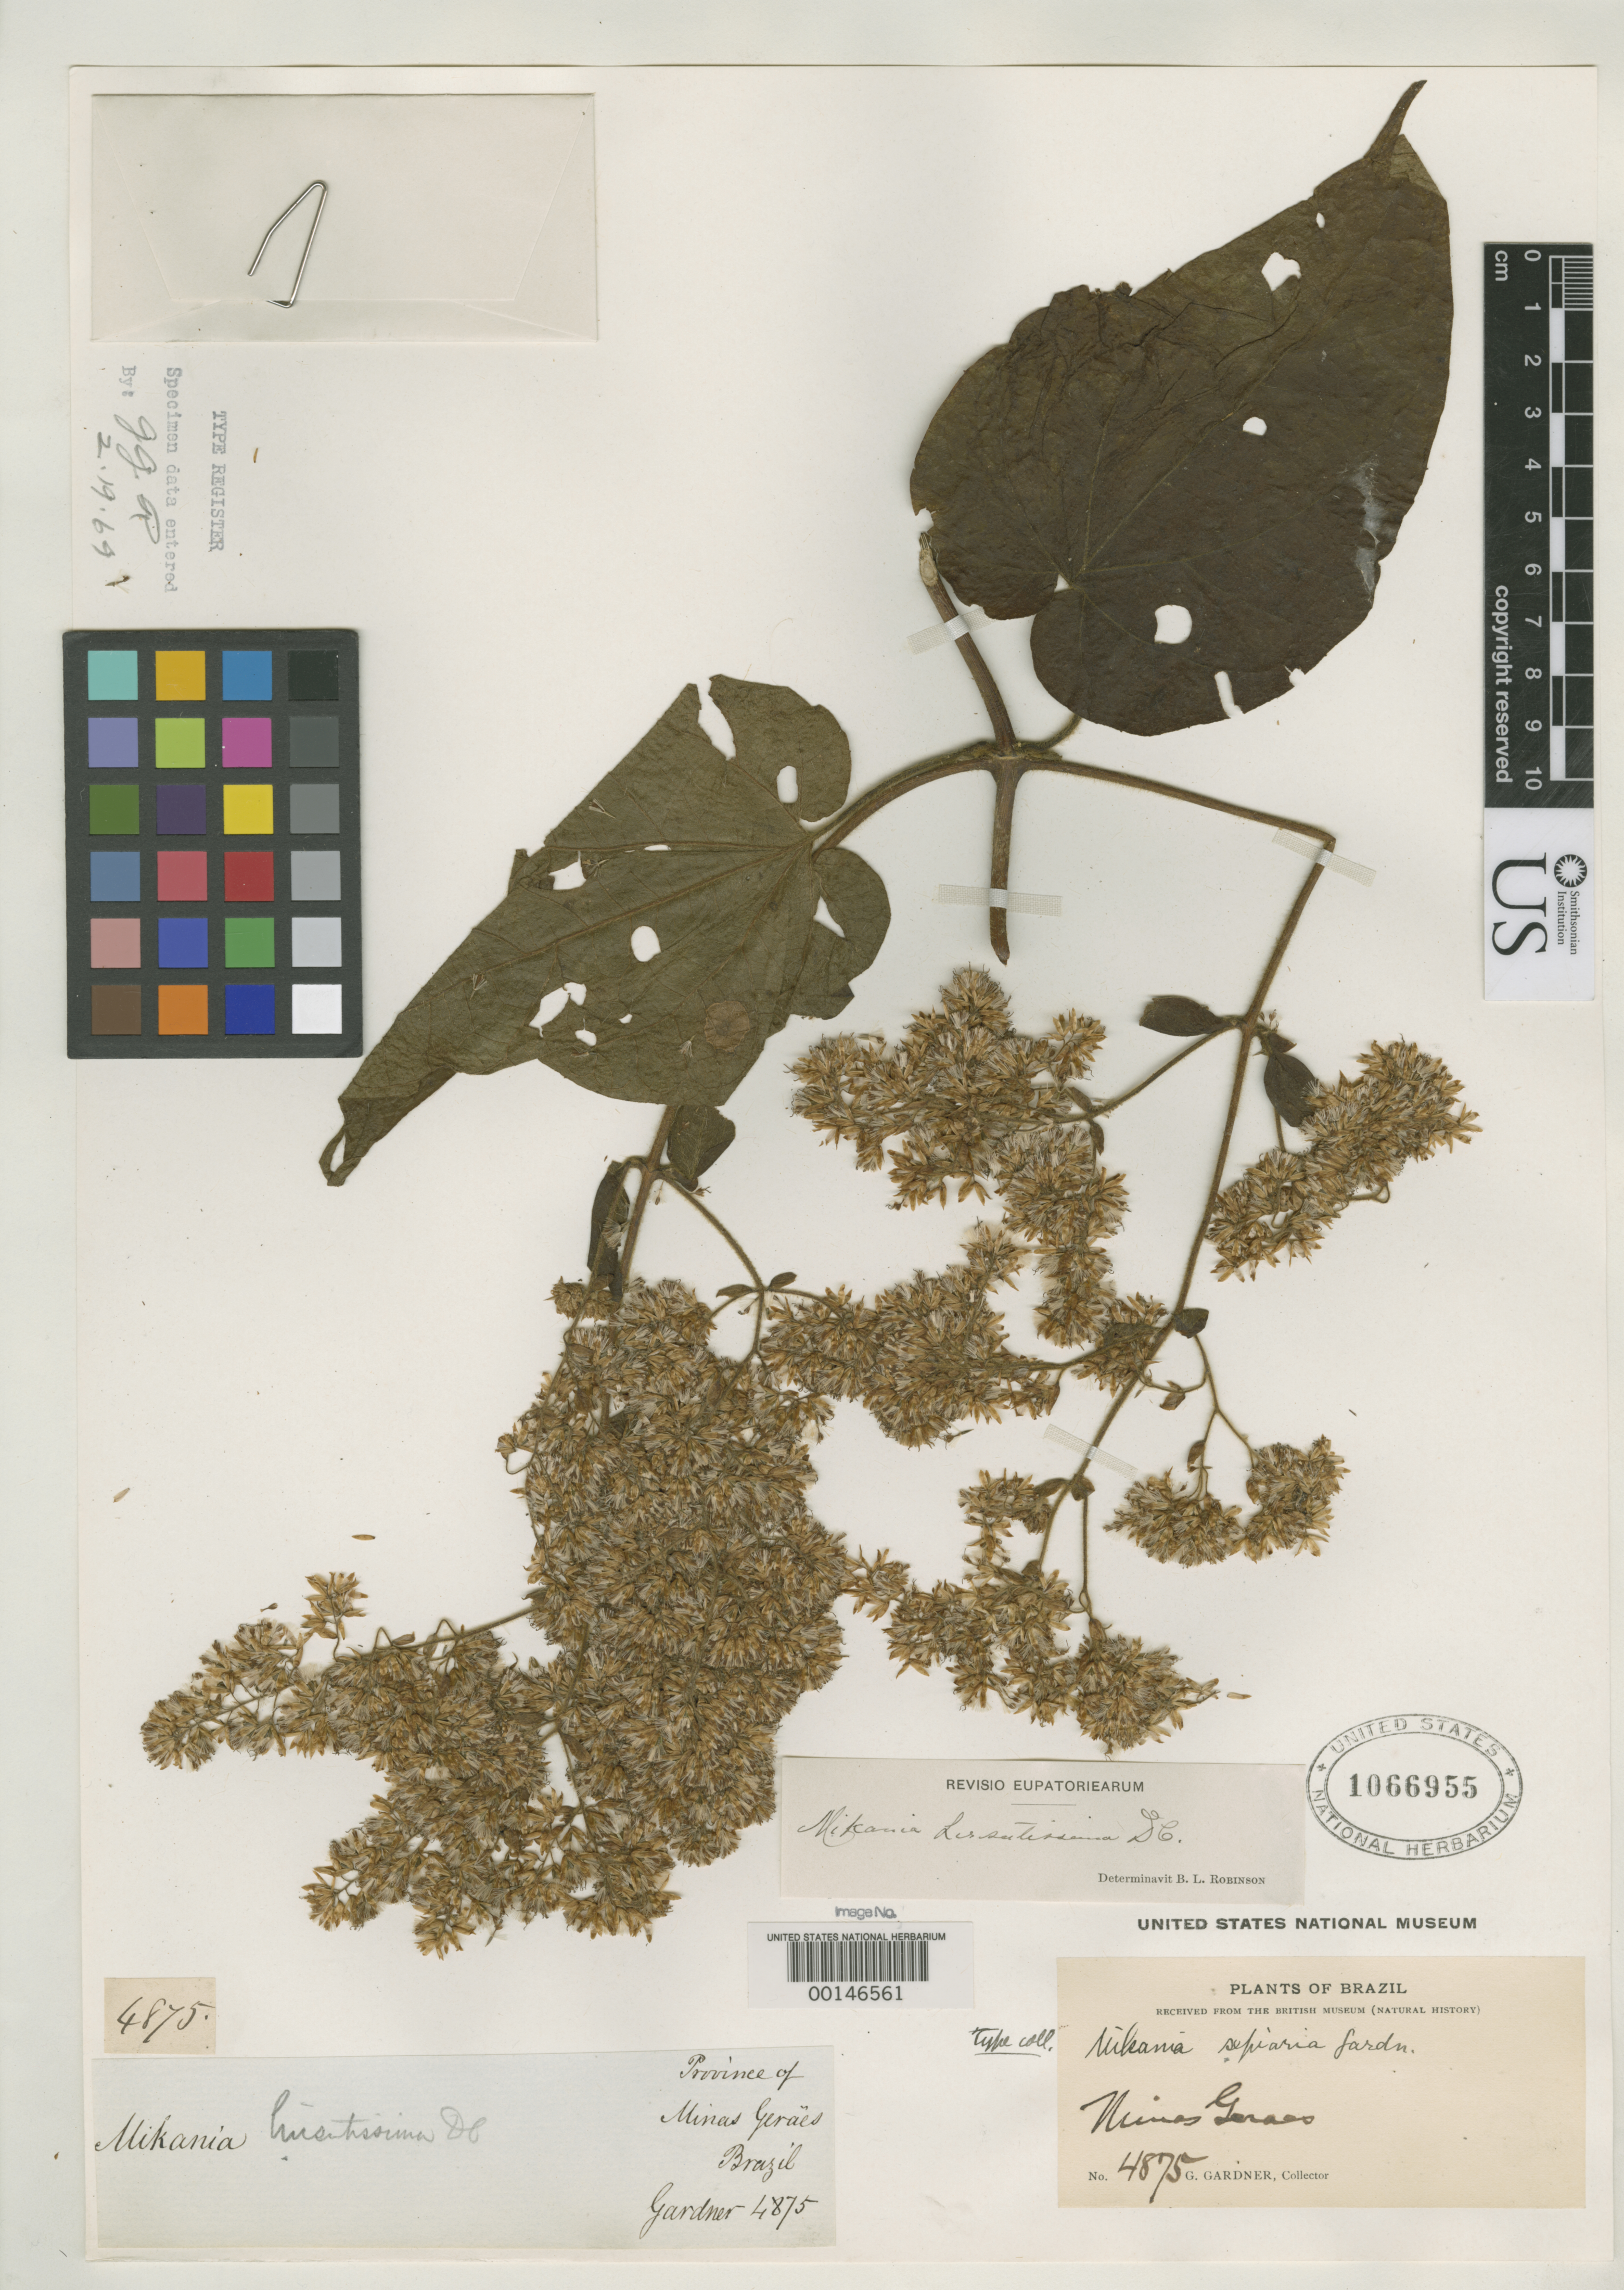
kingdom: Plantae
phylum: Tracheophyta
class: Magnoliopsida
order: Asterales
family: Asteraceae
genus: Mikania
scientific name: Mikania sepiaria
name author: Gardner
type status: Isotype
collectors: G. Gardner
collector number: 4875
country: Brazil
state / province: Minas Gerais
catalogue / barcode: US 1066955